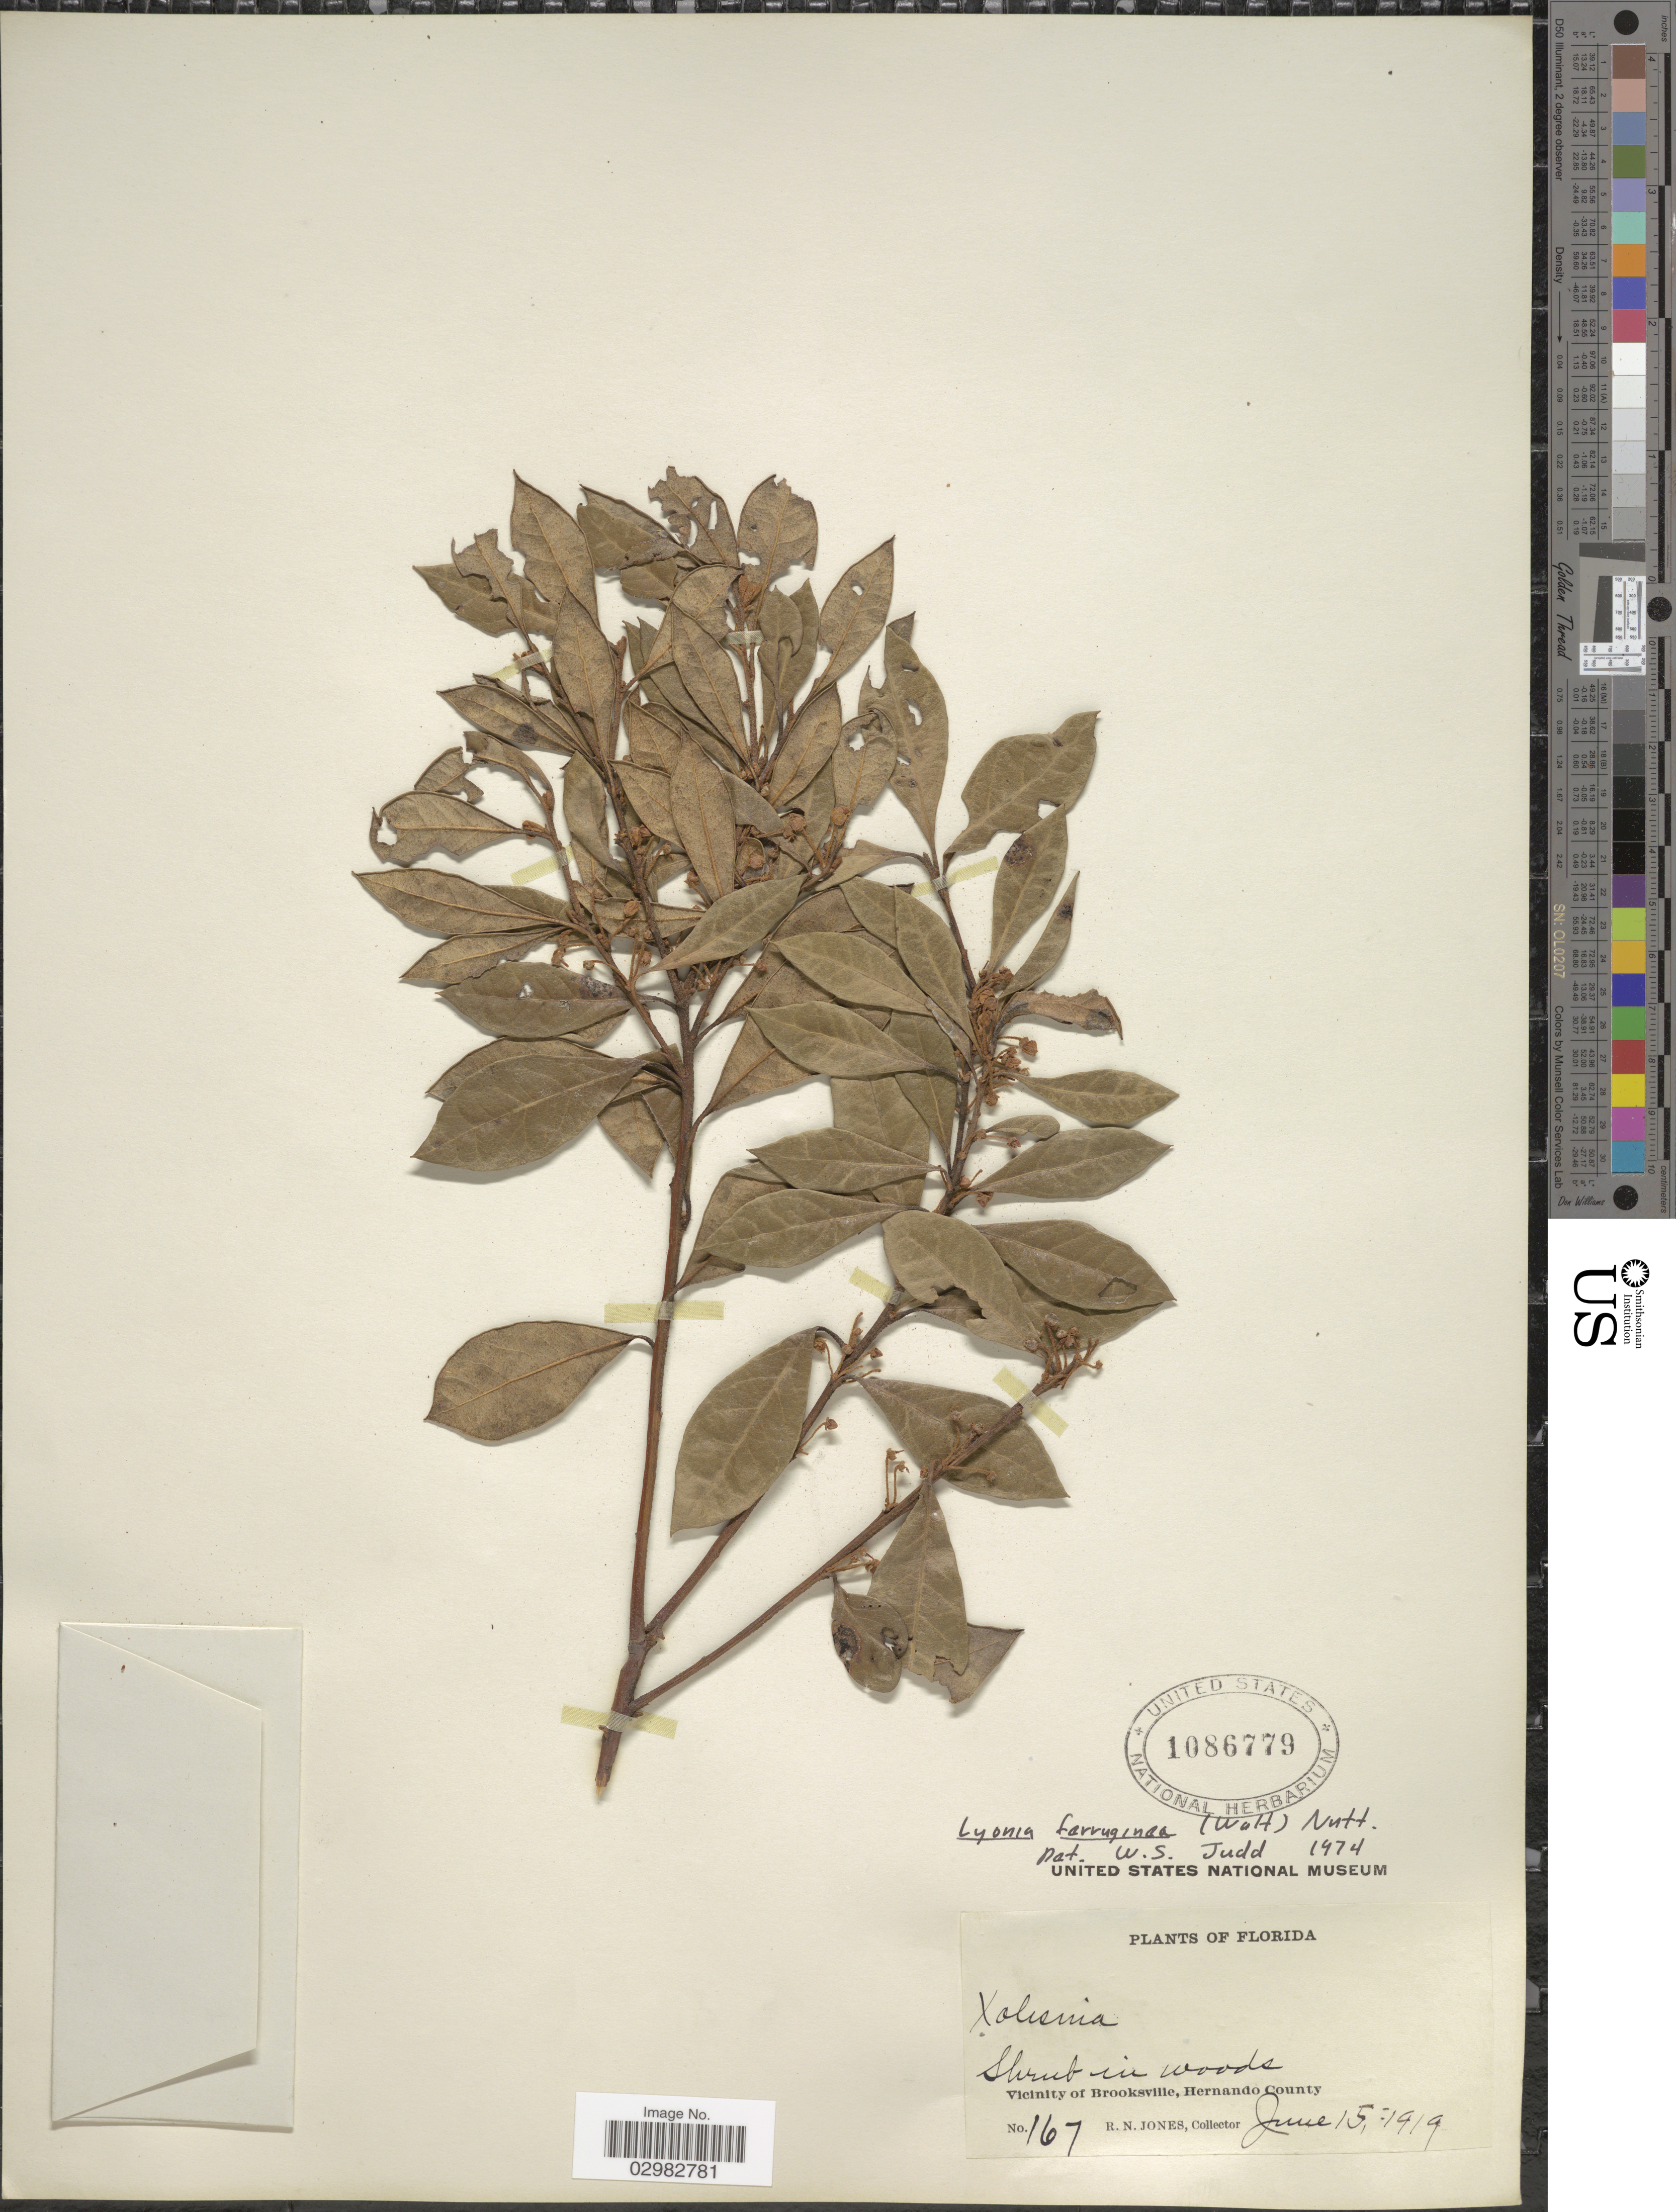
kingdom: Plantae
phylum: Tracheophyta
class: Magnoliopsida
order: Ericales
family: Ericaceae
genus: Lyonia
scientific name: Lyonia fruticosa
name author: (Michx.) G.S. Torr.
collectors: R. N. Jones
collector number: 167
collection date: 1919-06-15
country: United States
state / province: Florida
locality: Vicinity of Brooksville, Hernando County.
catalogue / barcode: US 1086779